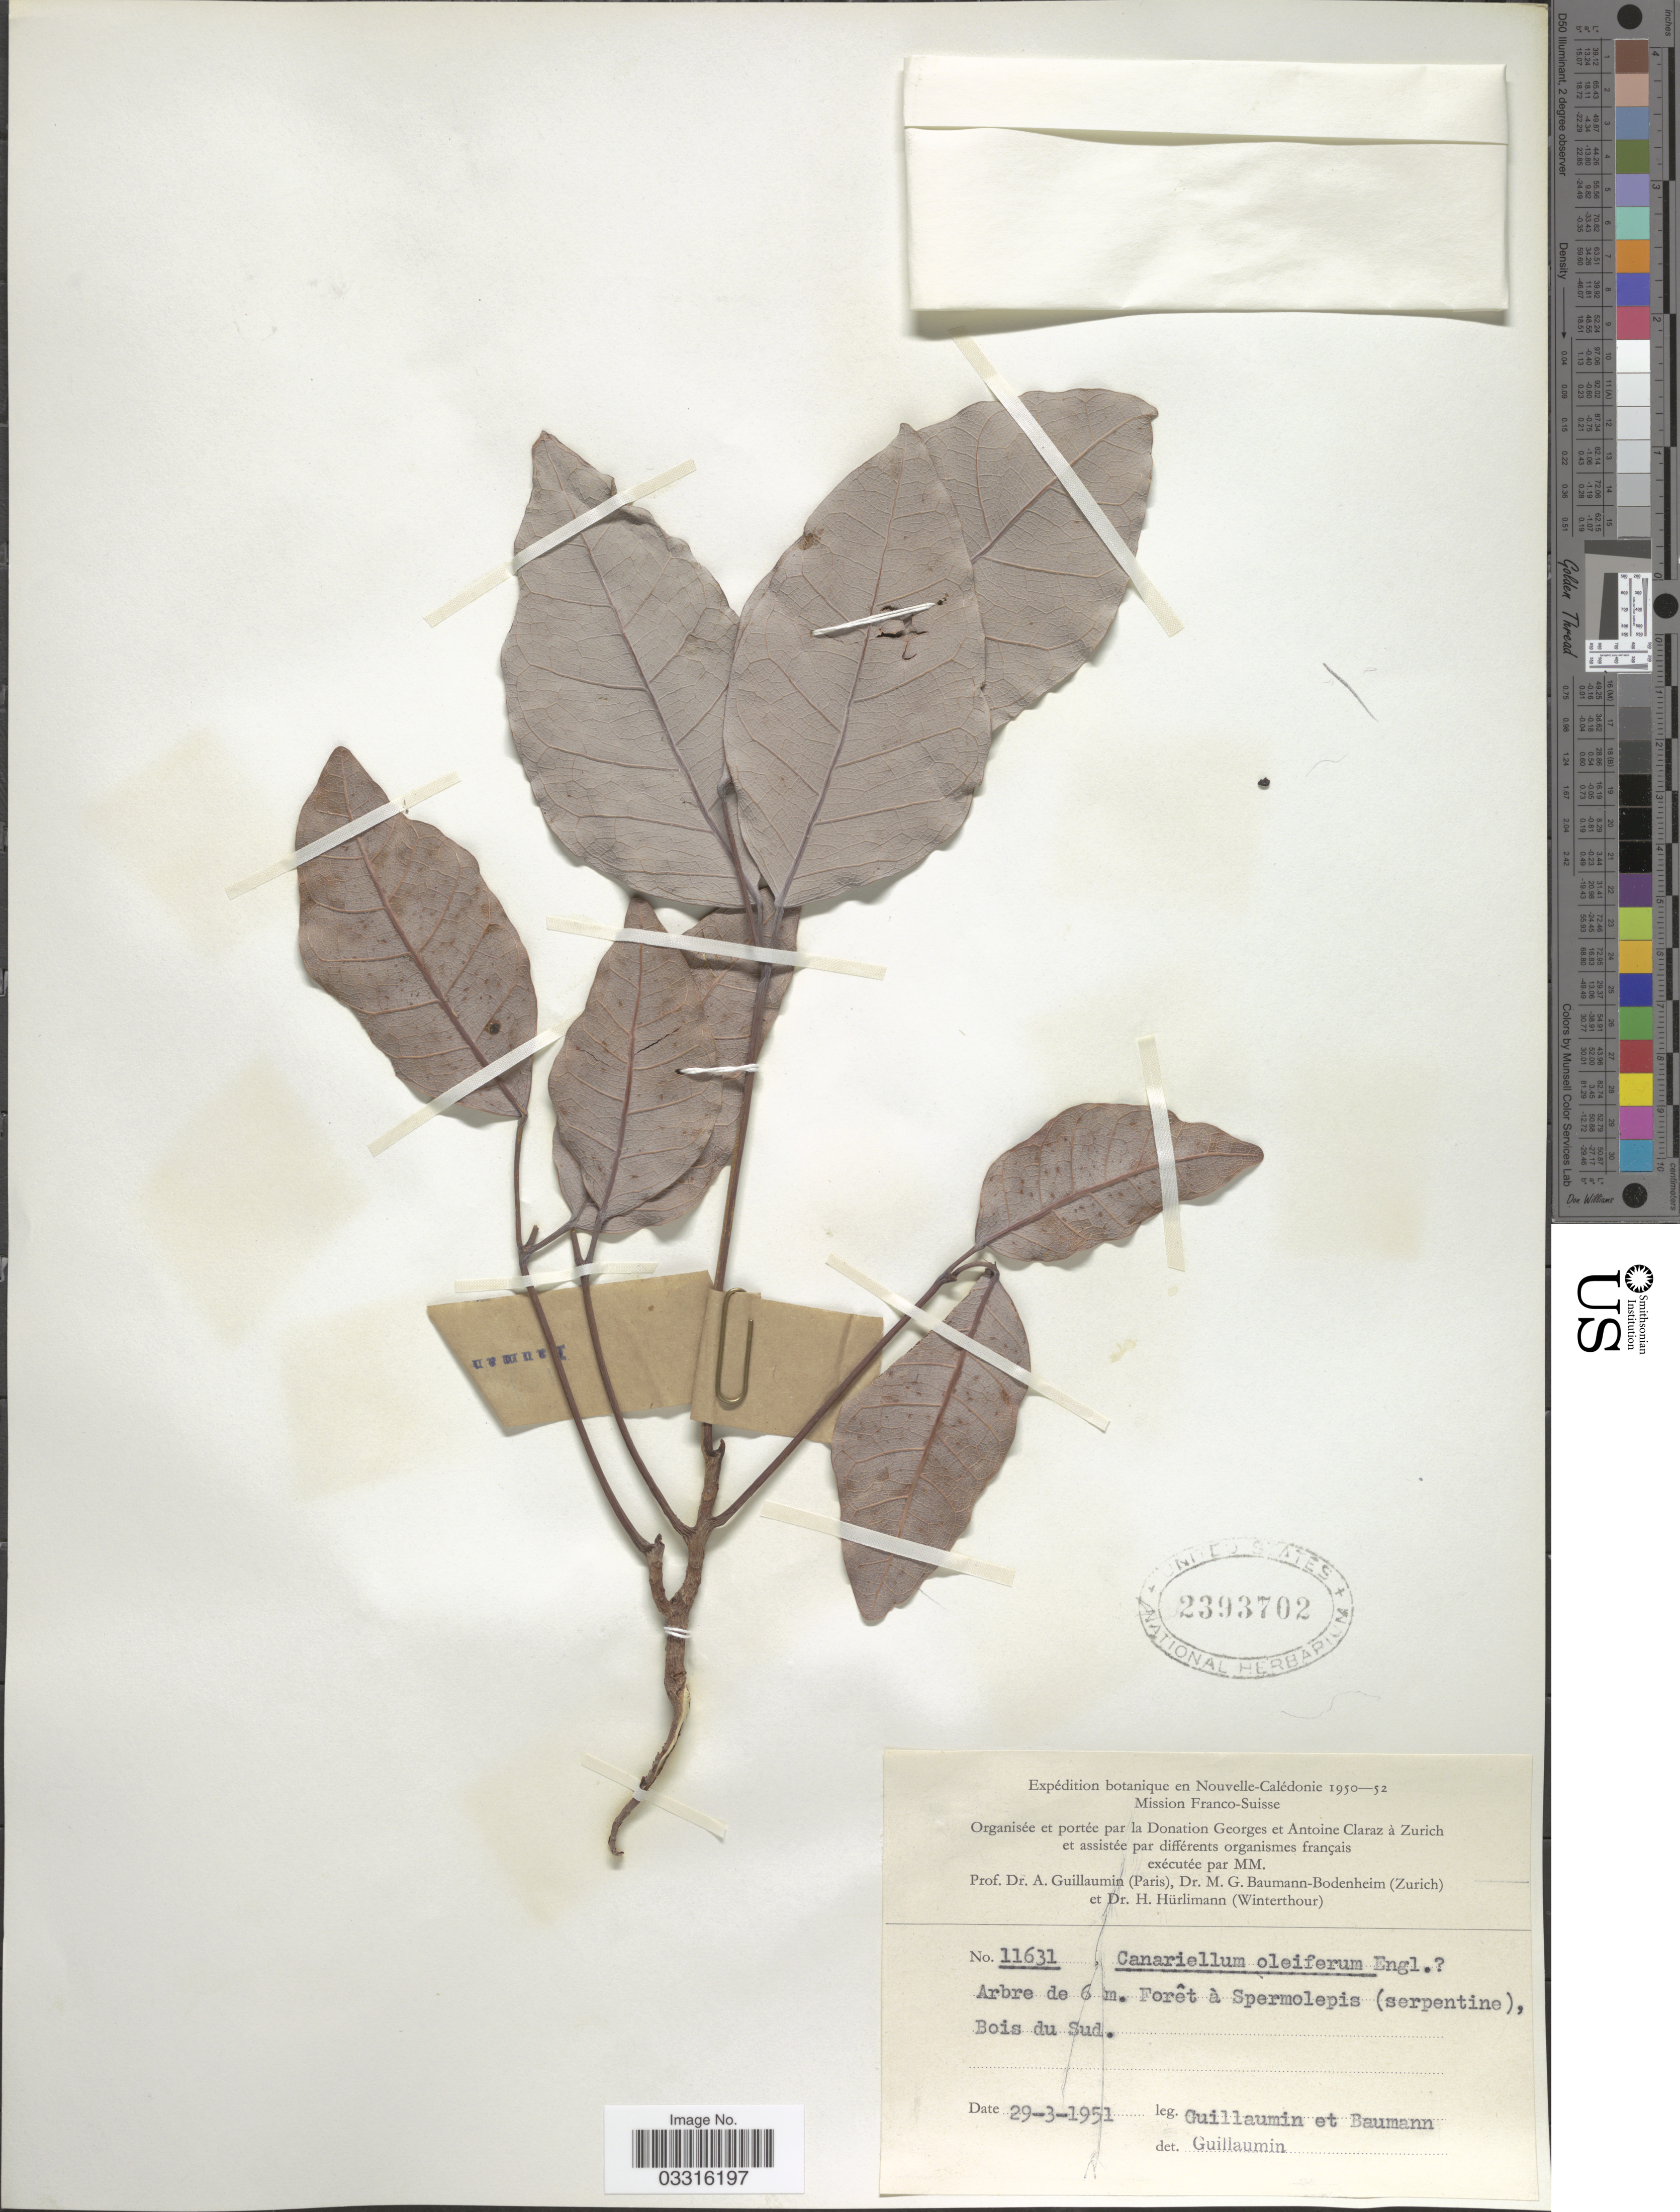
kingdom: Plantae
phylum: Tracheophyta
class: Magnoliopsida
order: Sapindales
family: Burseraceae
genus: Canarium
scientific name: Canarium oleiferum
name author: Baill.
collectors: A. Guillaumin & M. G. Baumann-Bodenheim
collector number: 11631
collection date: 1951-03-29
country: New Caledonia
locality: Nouvelle-Calédonie, Forêt à Spermolepis (serpentine) Bois du Sud.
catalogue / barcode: US 2393702